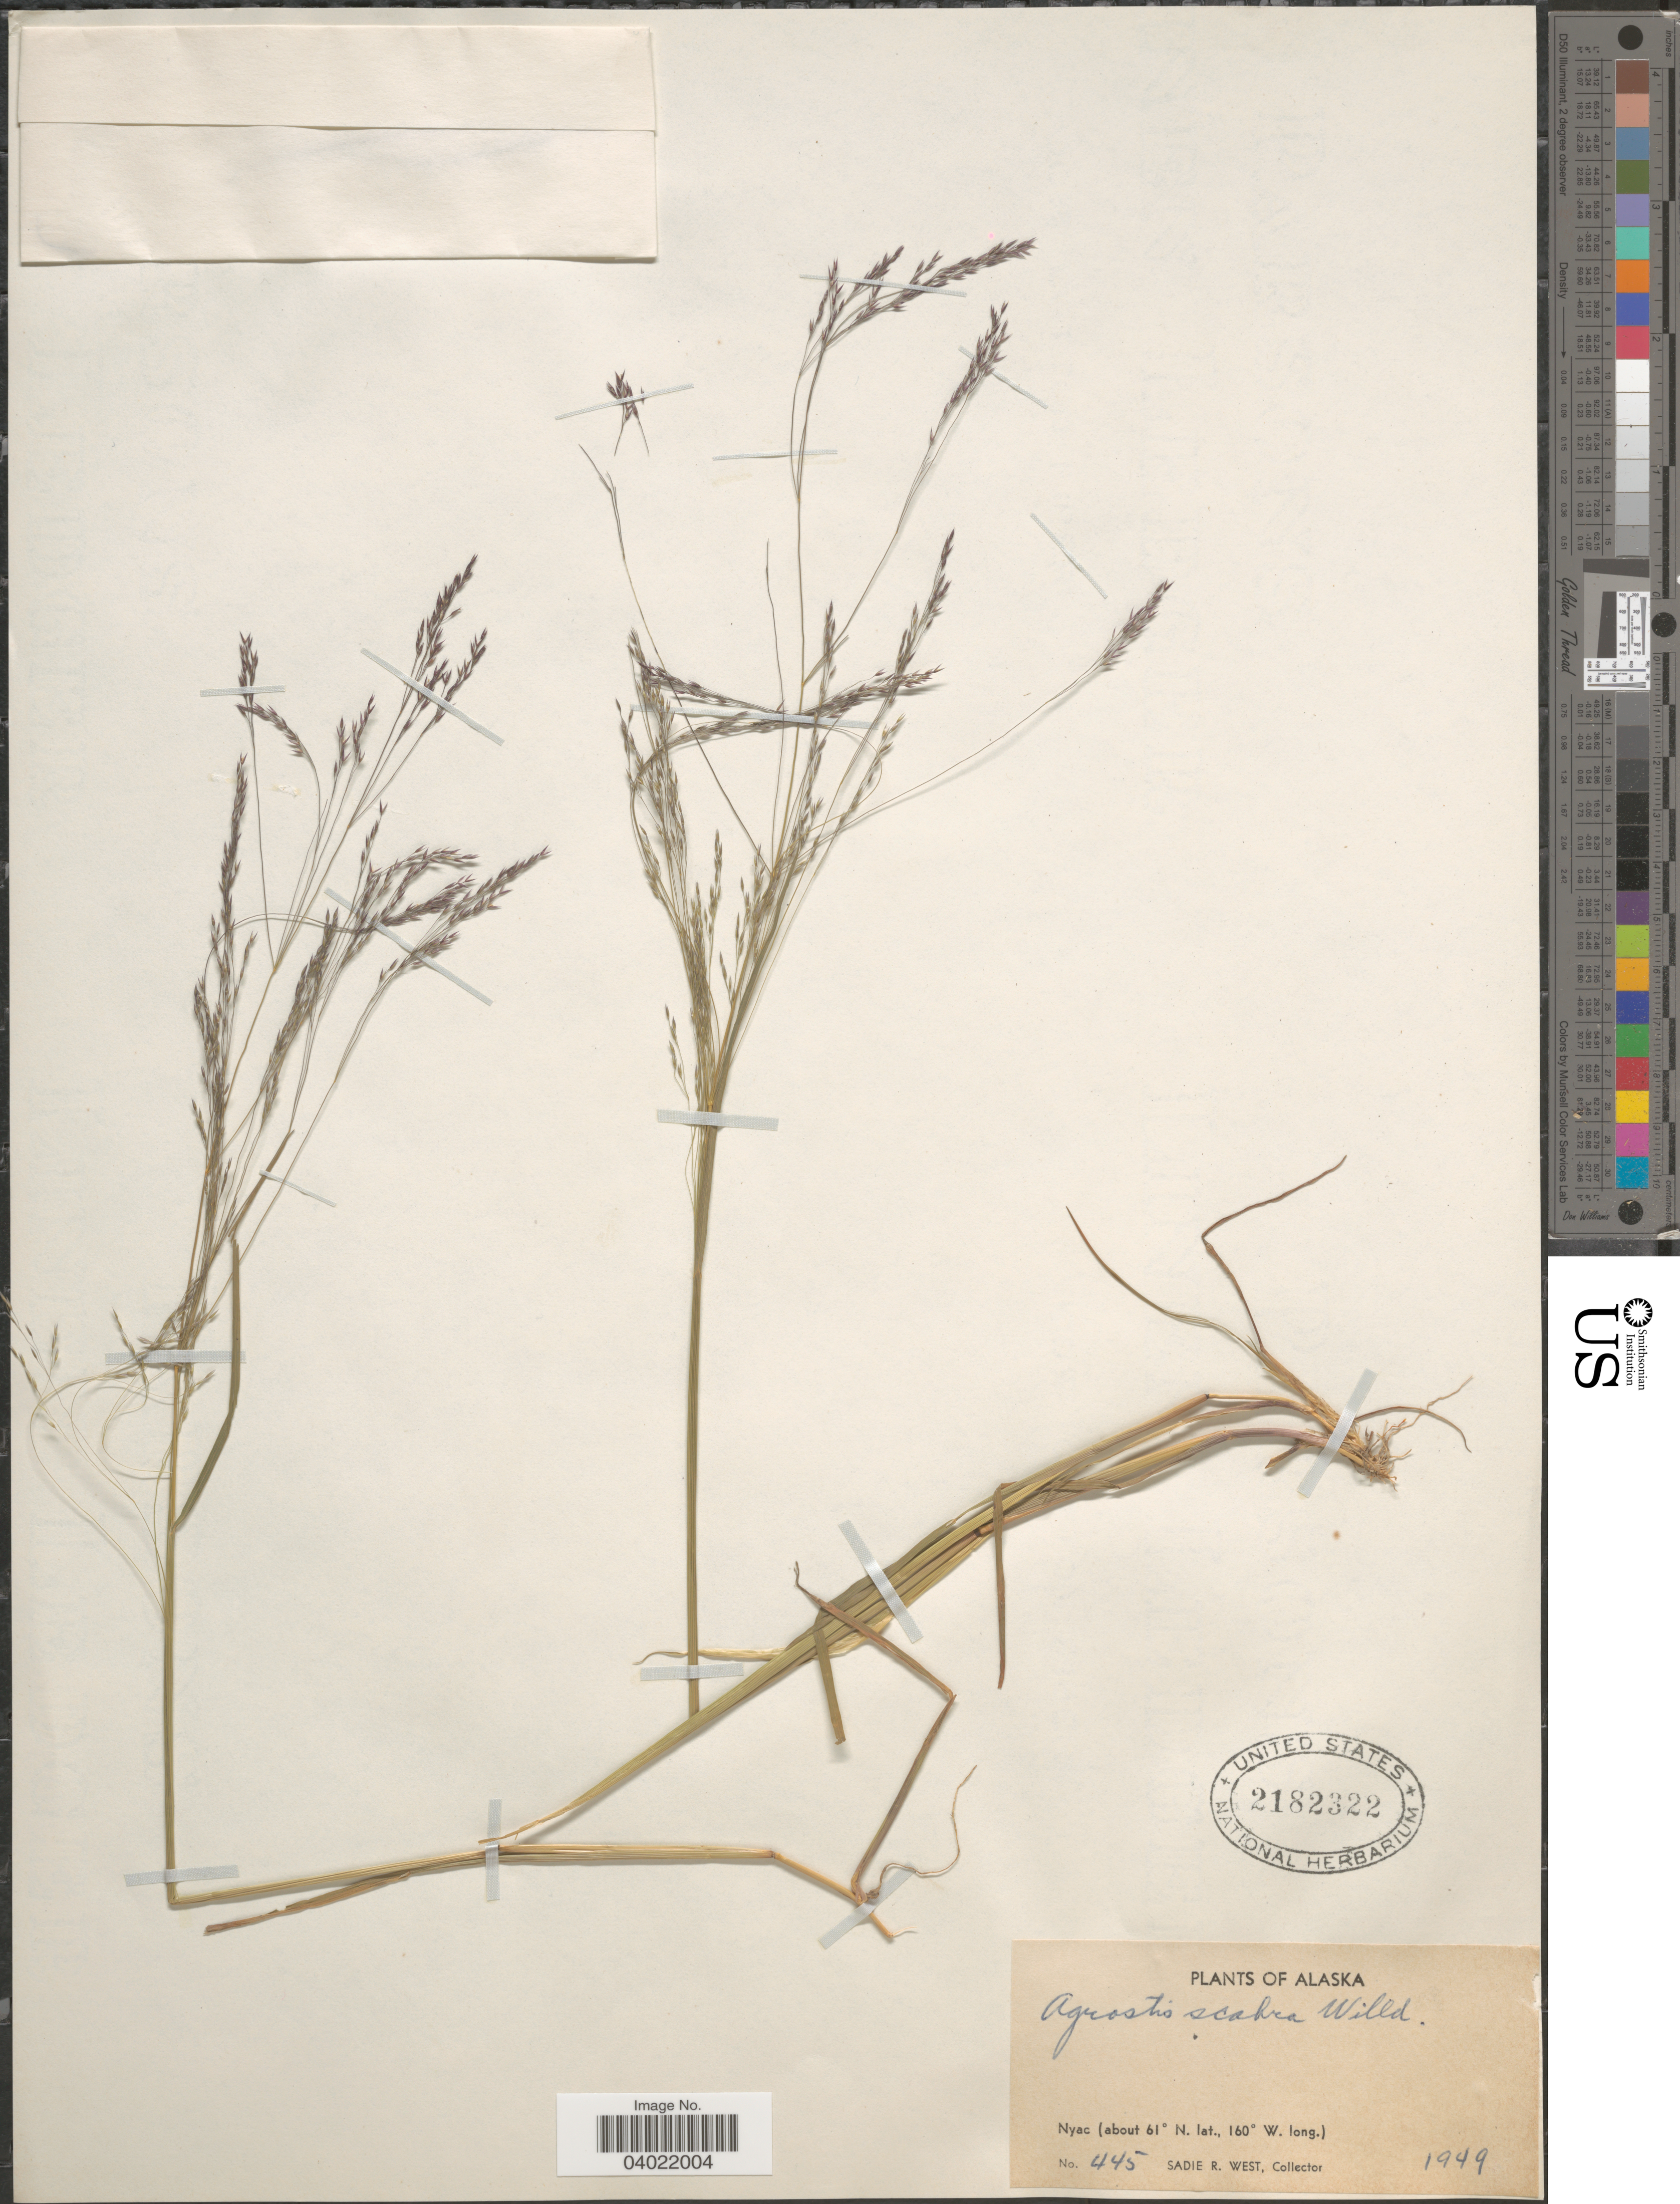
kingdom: Plantae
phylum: Tracheophyta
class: Liliopsida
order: Poales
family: Poaceae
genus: Agrostis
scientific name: Agrostis scabra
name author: Willd.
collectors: S. R. West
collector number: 445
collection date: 1949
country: United States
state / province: Alaska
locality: Nyac.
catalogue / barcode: US 2182322